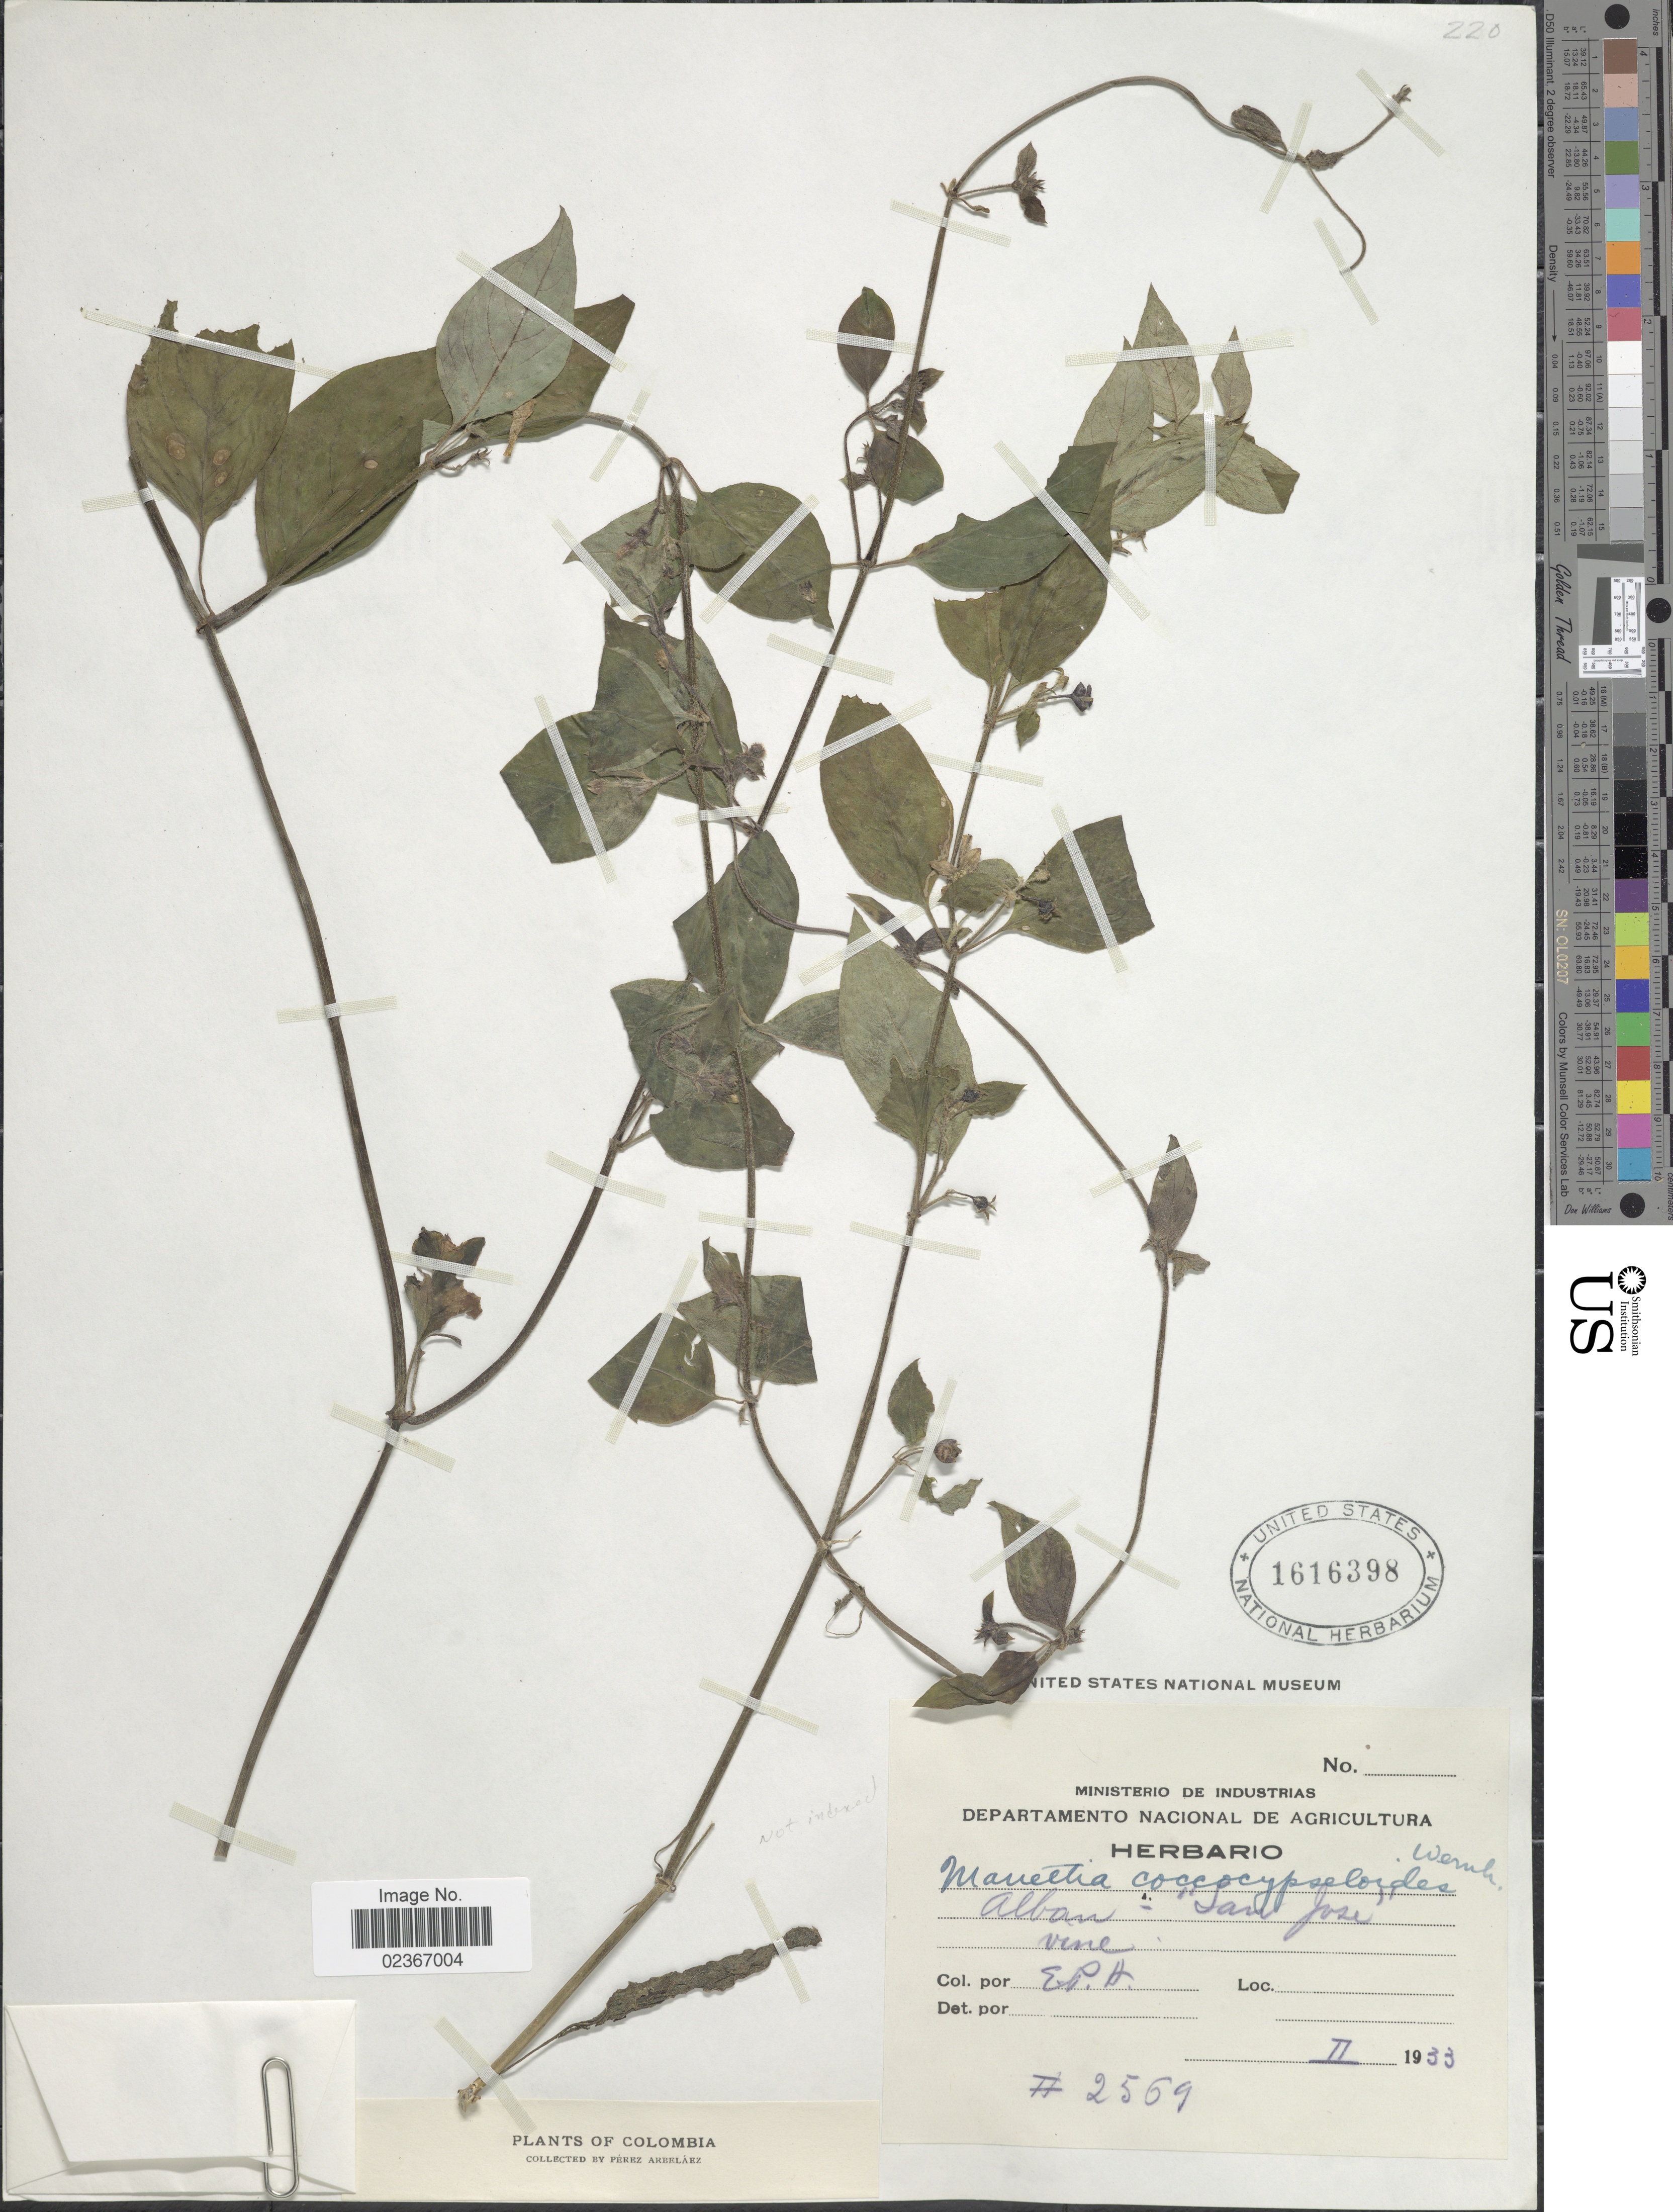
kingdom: Plantae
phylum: Tracheophyta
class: Magnoliopsida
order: Gentianales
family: Rubiaceae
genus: Manettia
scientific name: Manettia coccocypseloides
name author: Wernham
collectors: E. Pérez Arbeláez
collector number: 2569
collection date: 1933-02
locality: Alban: San Jose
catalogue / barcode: US 1616398